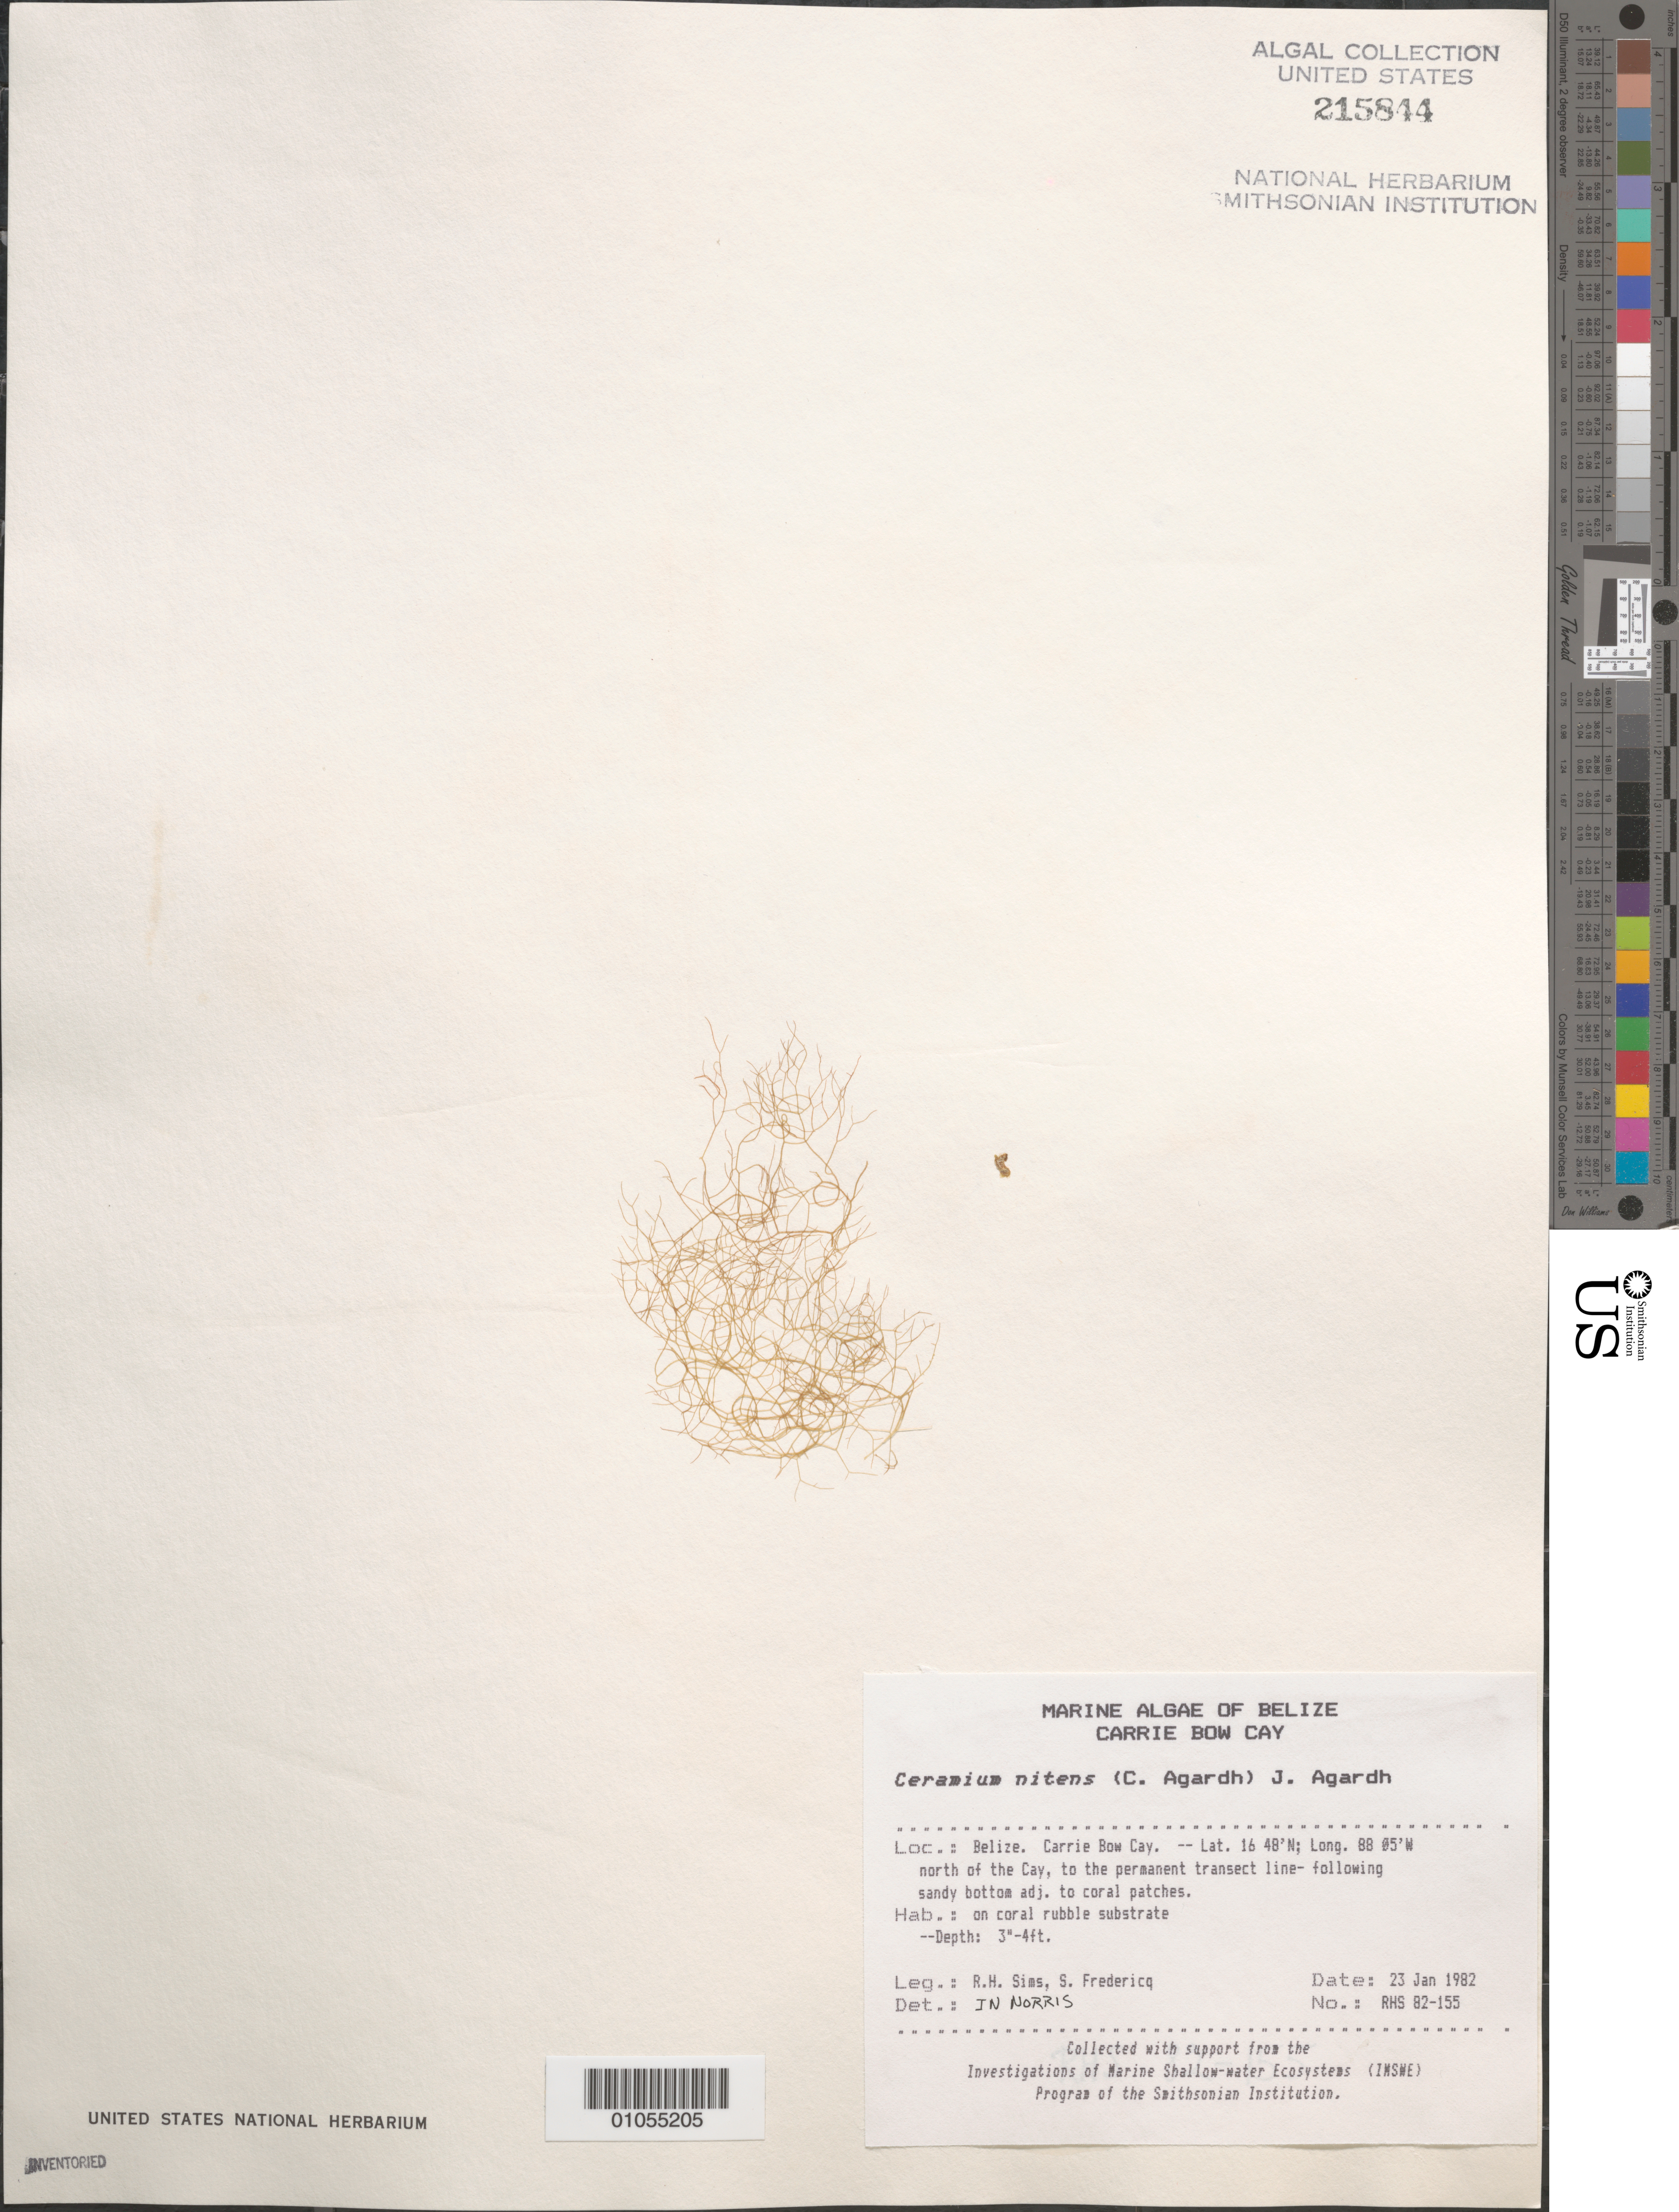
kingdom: Plantae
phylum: Rhodophyta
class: Florideophyceae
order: Ceramiales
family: Ceramiaceae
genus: Ceramium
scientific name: Ceramium nitens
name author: (C. Agardh) J. Agardh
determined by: Norris, James N.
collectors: R. H. Sims & S. Fredericq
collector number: RHS 82-155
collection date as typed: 23 Jan 1982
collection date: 1982-01-23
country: Belize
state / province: Stann Creek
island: Carrie Bow Cay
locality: North of the cay, to the permanent transect line-following sandy bottom adjacent to coral patches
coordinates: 16 48'N, 88 05'W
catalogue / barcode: US 215844